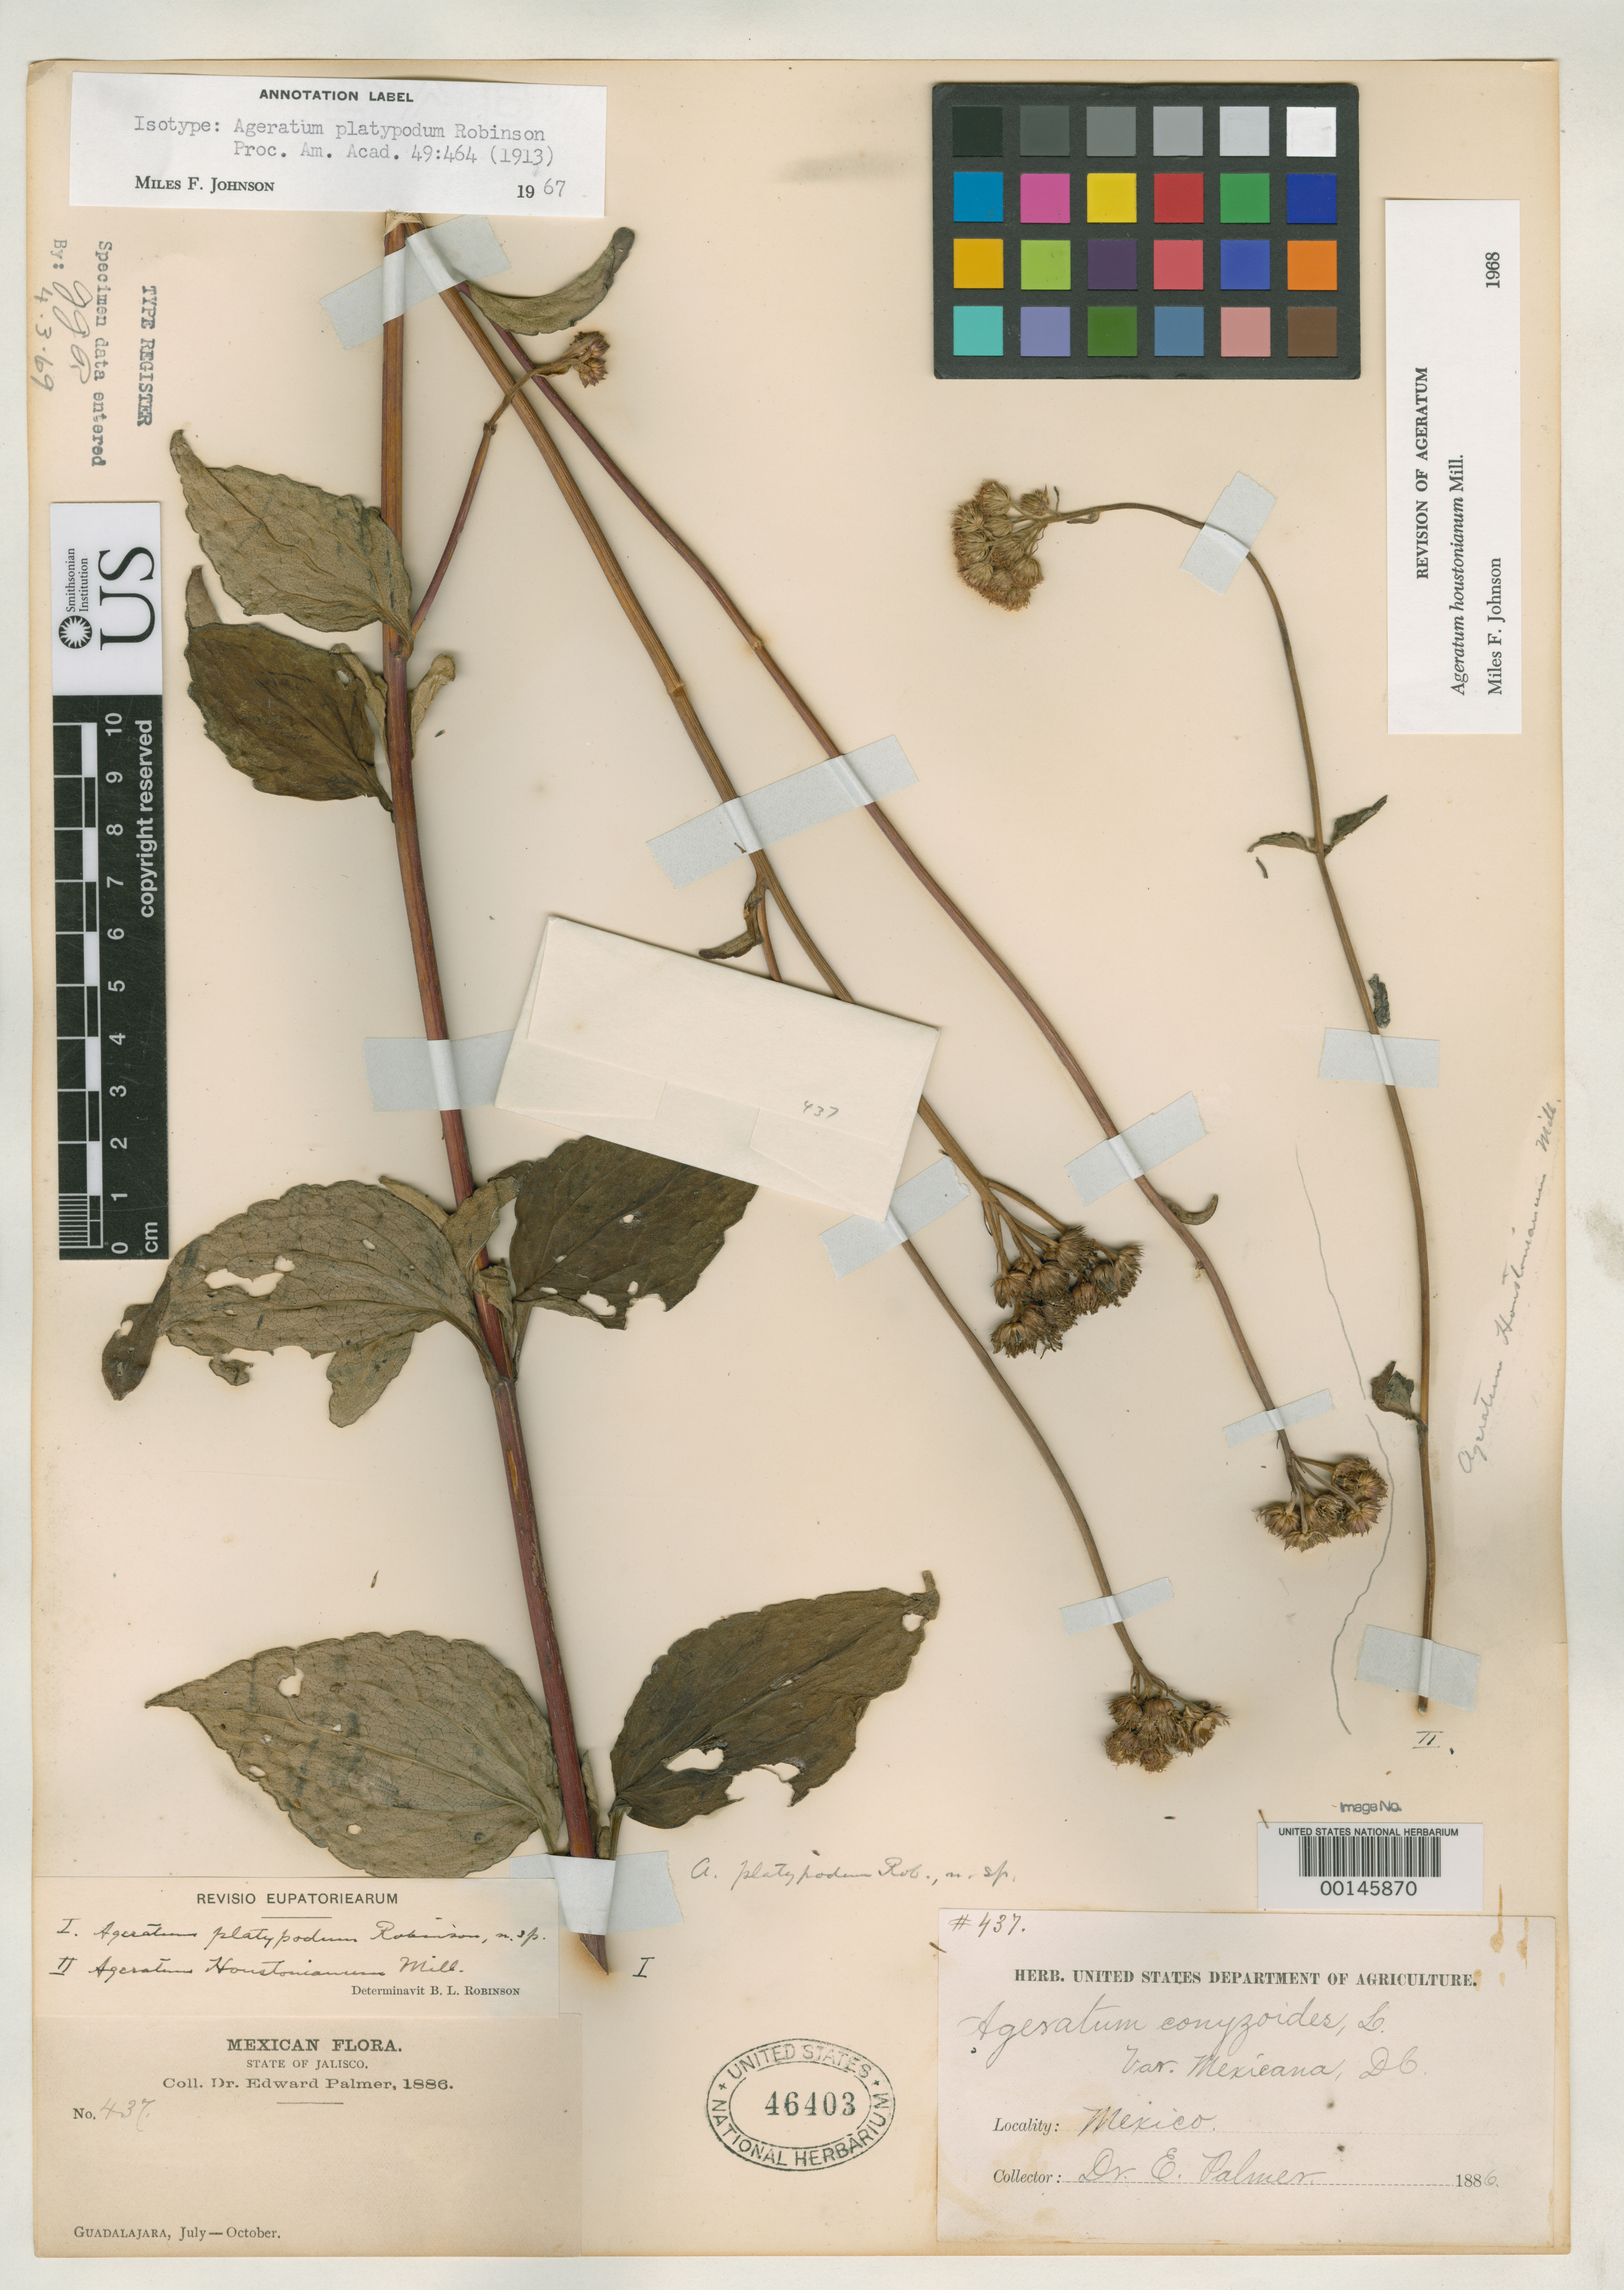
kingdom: Plantae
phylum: Tracheophyta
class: Magnoliopsida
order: Asterales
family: Asteraceae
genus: Ageratum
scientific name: Ageratum platypodum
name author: B.L. Rob.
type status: Isotype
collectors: E. Palmer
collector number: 437 p.p.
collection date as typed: Jul 1886 to -- Oct 1886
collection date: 1886-07/1886-10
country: Mexico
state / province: Jalisco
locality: Guadalajara.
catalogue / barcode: US 46403